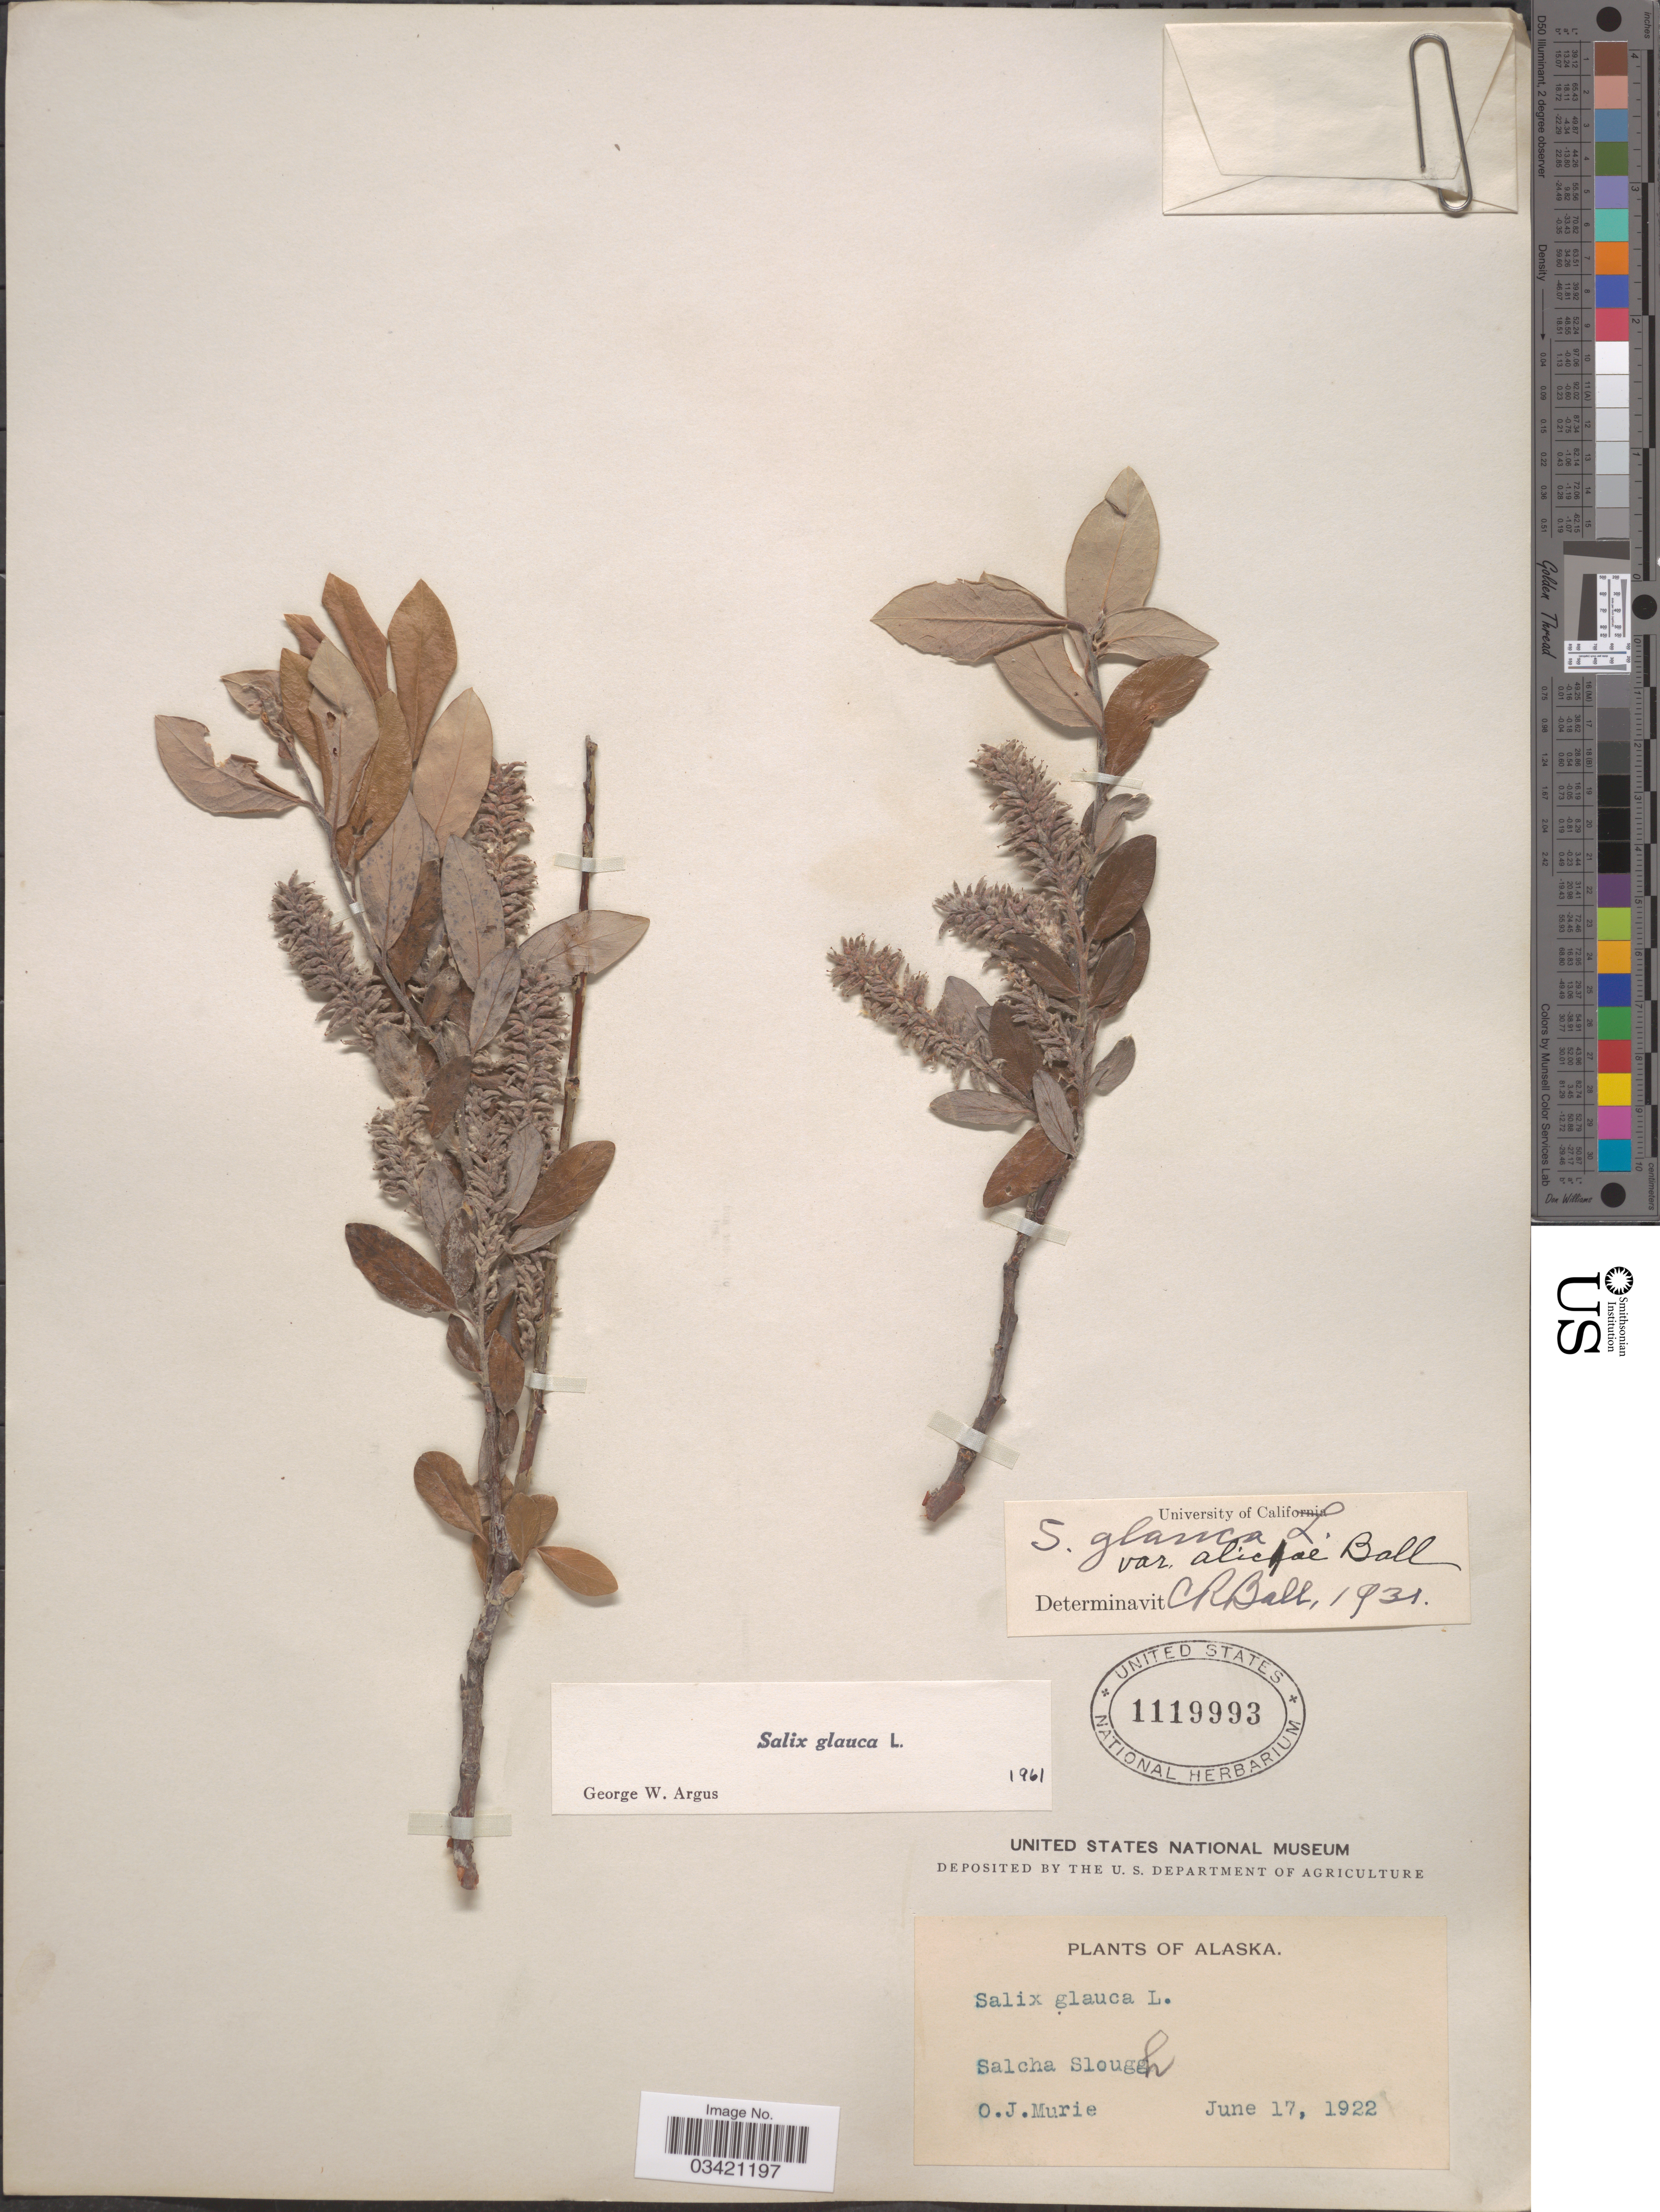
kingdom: Plantae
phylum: Tracheophyta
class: Magnoliopsida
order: Malpighiales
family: Salicaceae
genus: Salix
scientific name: Salix glauca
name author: L.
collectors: O. Murie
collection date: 1922-06-17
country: United States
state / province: Alaska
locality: Salcha Slough.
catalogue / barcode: US 1119993